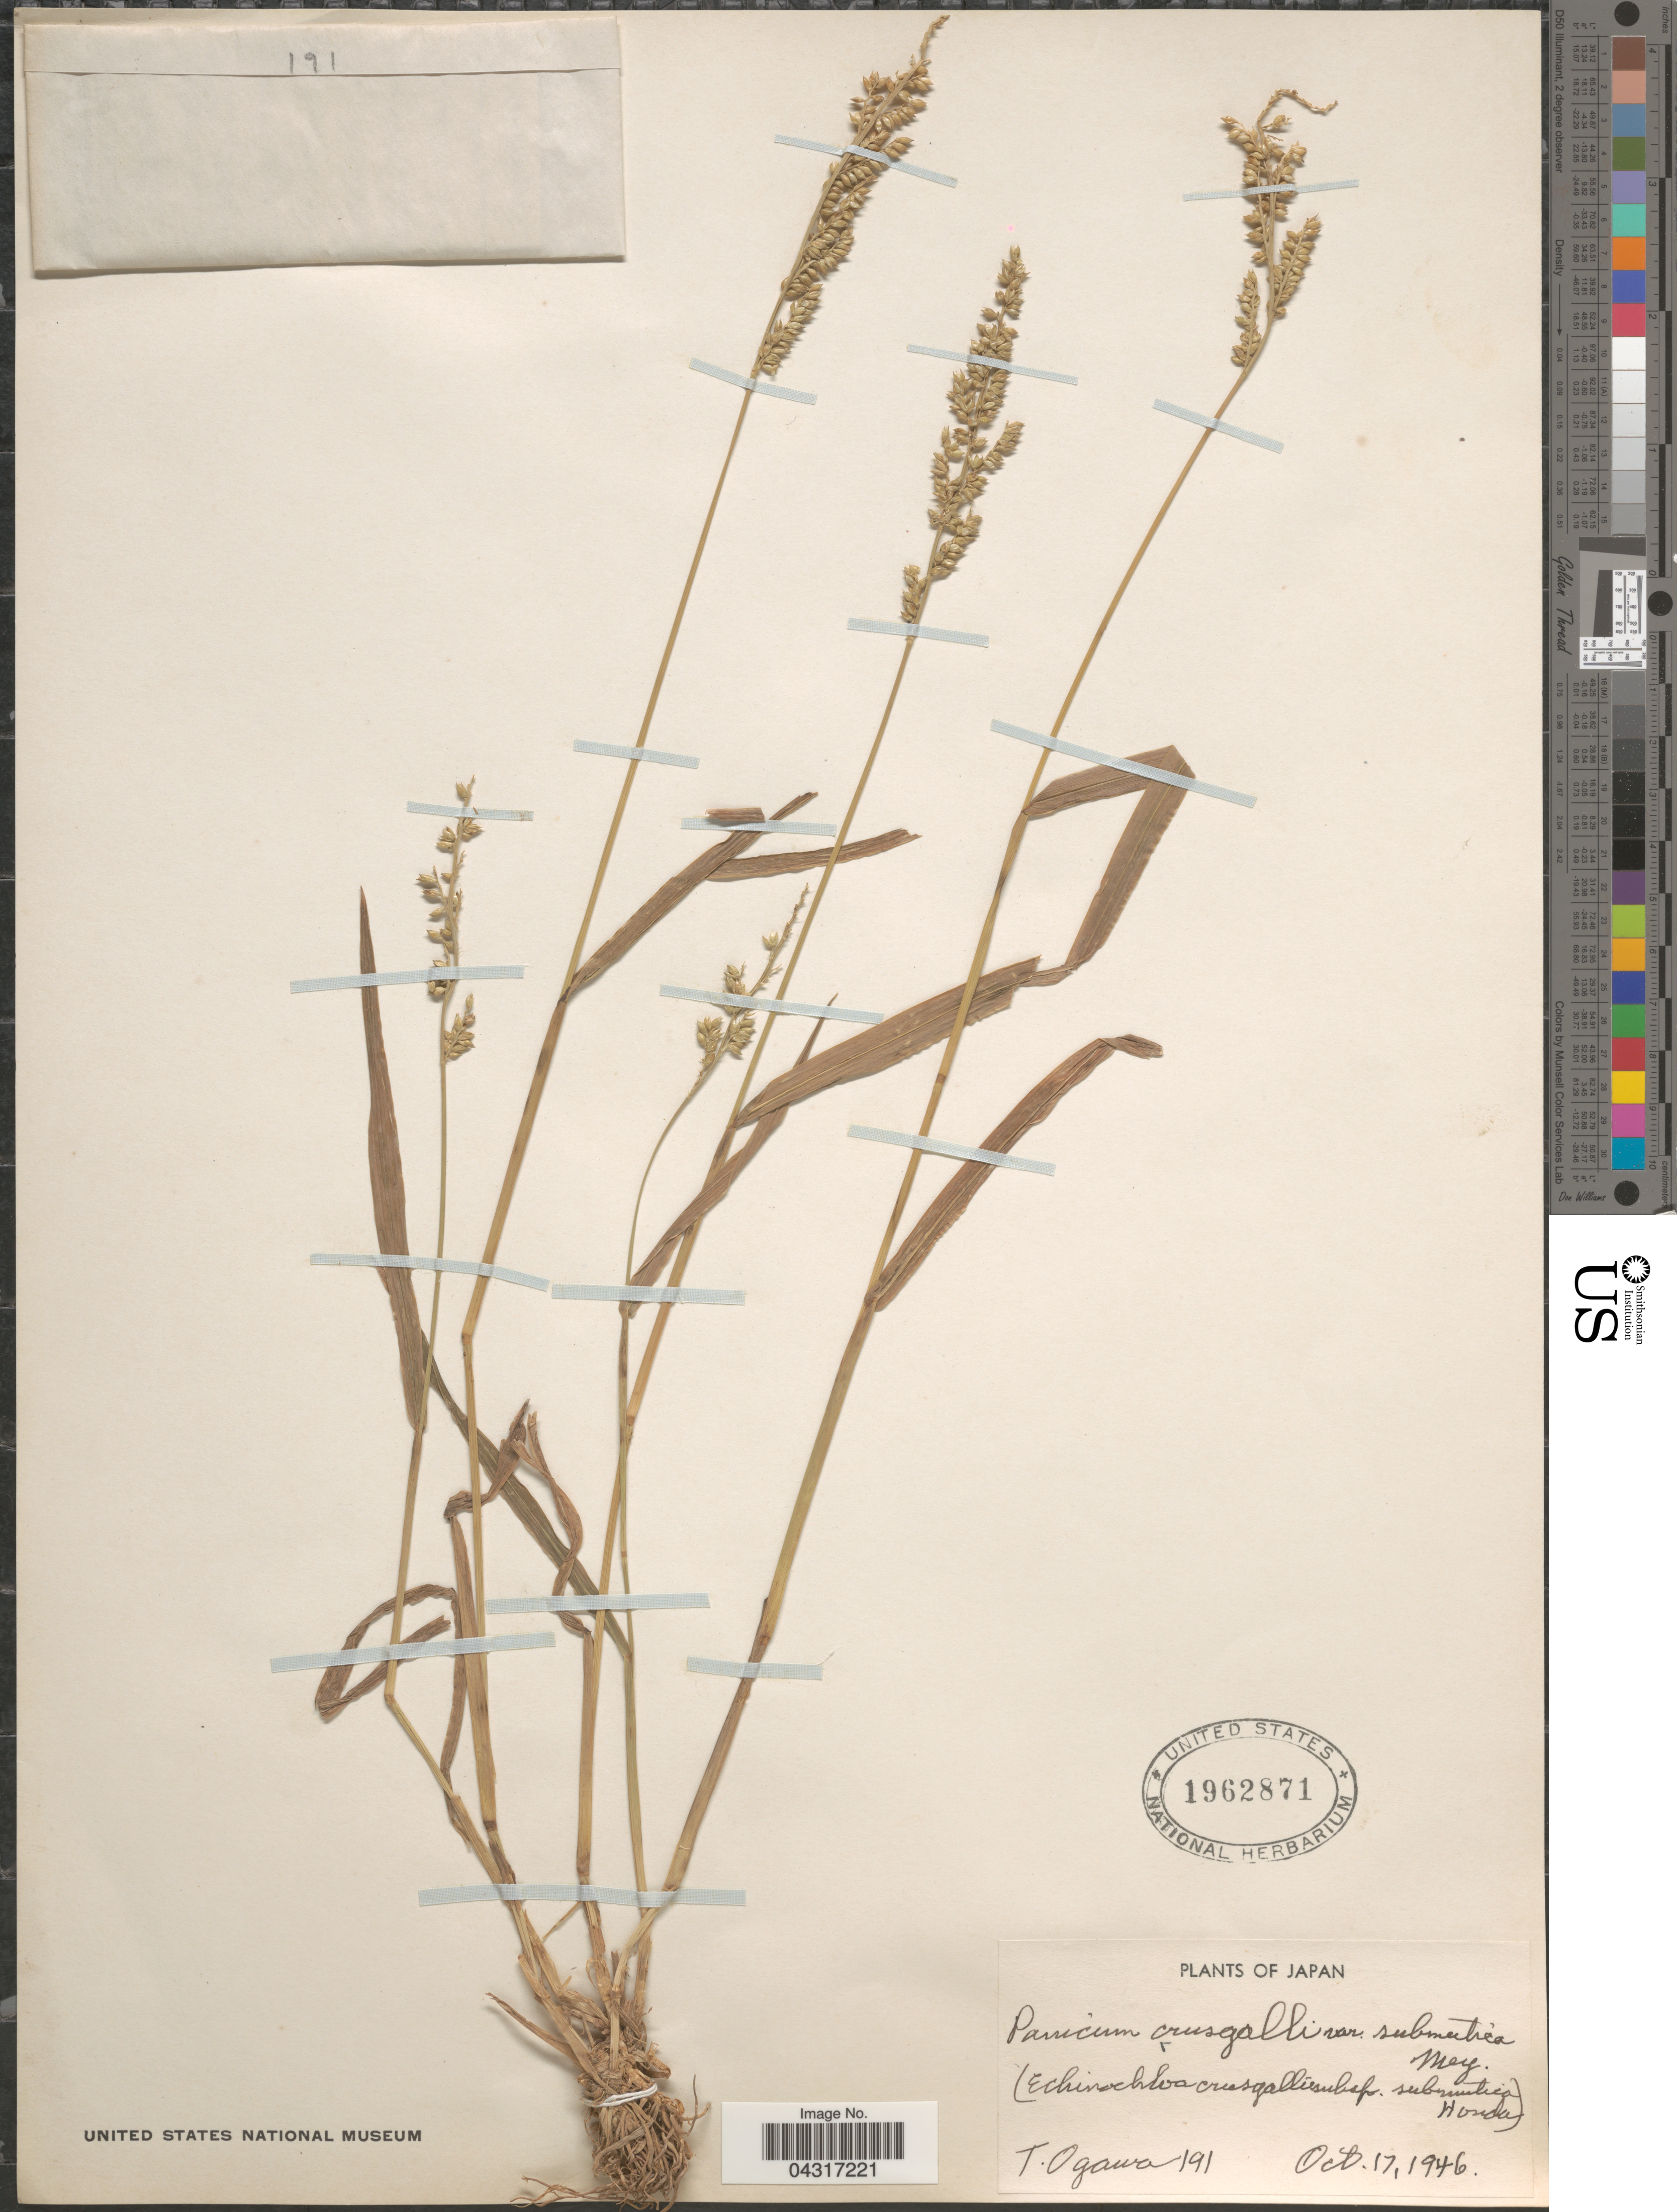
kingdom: Plantae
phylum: Tracheophyta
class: Liliopsida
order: Poales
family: Poaceae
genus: Echinochloa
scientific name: Echinochloa crus-galli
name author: (L.) P. Beauv.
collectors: T. Ogawa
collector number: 191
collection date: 1946-10-17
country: Japan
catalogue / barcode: US 1962871